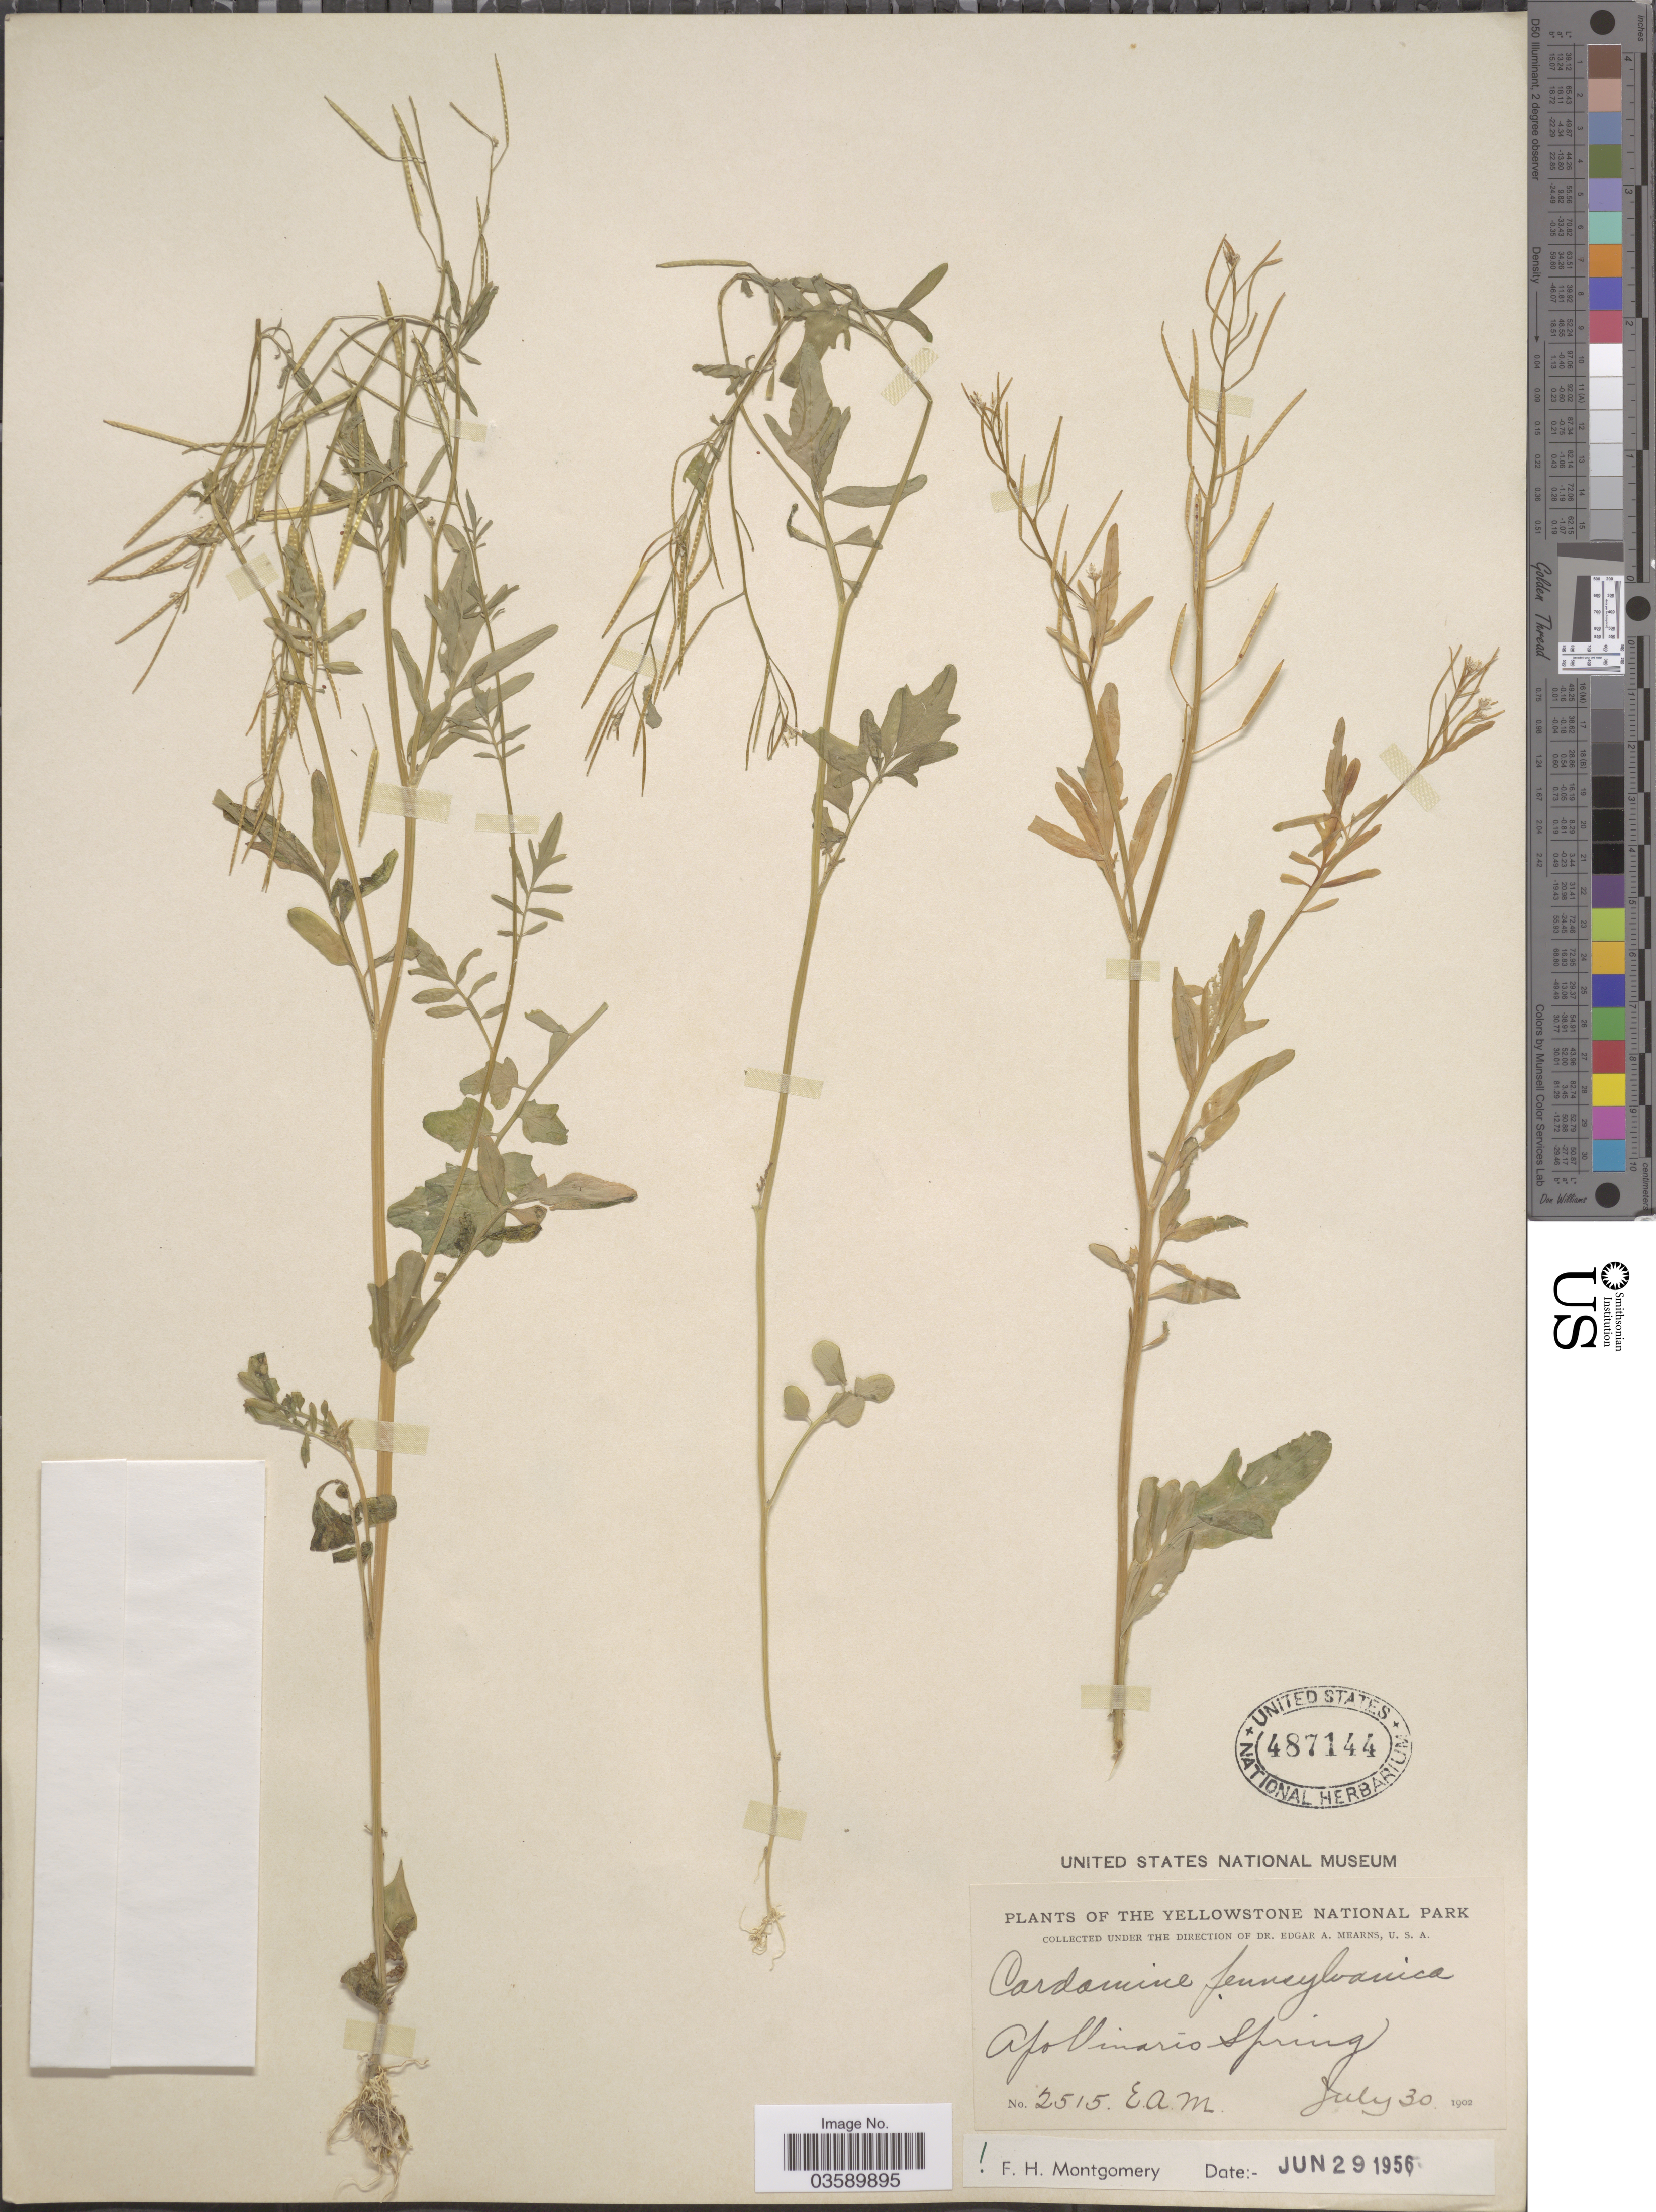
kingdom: Plantae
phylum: Tracheophyta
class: Magnoliopsida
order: Brassicales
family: Brassicaceae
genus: Cardamine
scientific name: Cardamine pensylvanica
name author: Muhl. ex Willd.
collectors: E. A. Mearns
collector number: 2515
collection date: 1902-07-30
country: United States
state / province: Wyoming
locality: The Yellowstone National Park. Apollinaris Spring.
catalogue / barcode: US 487144